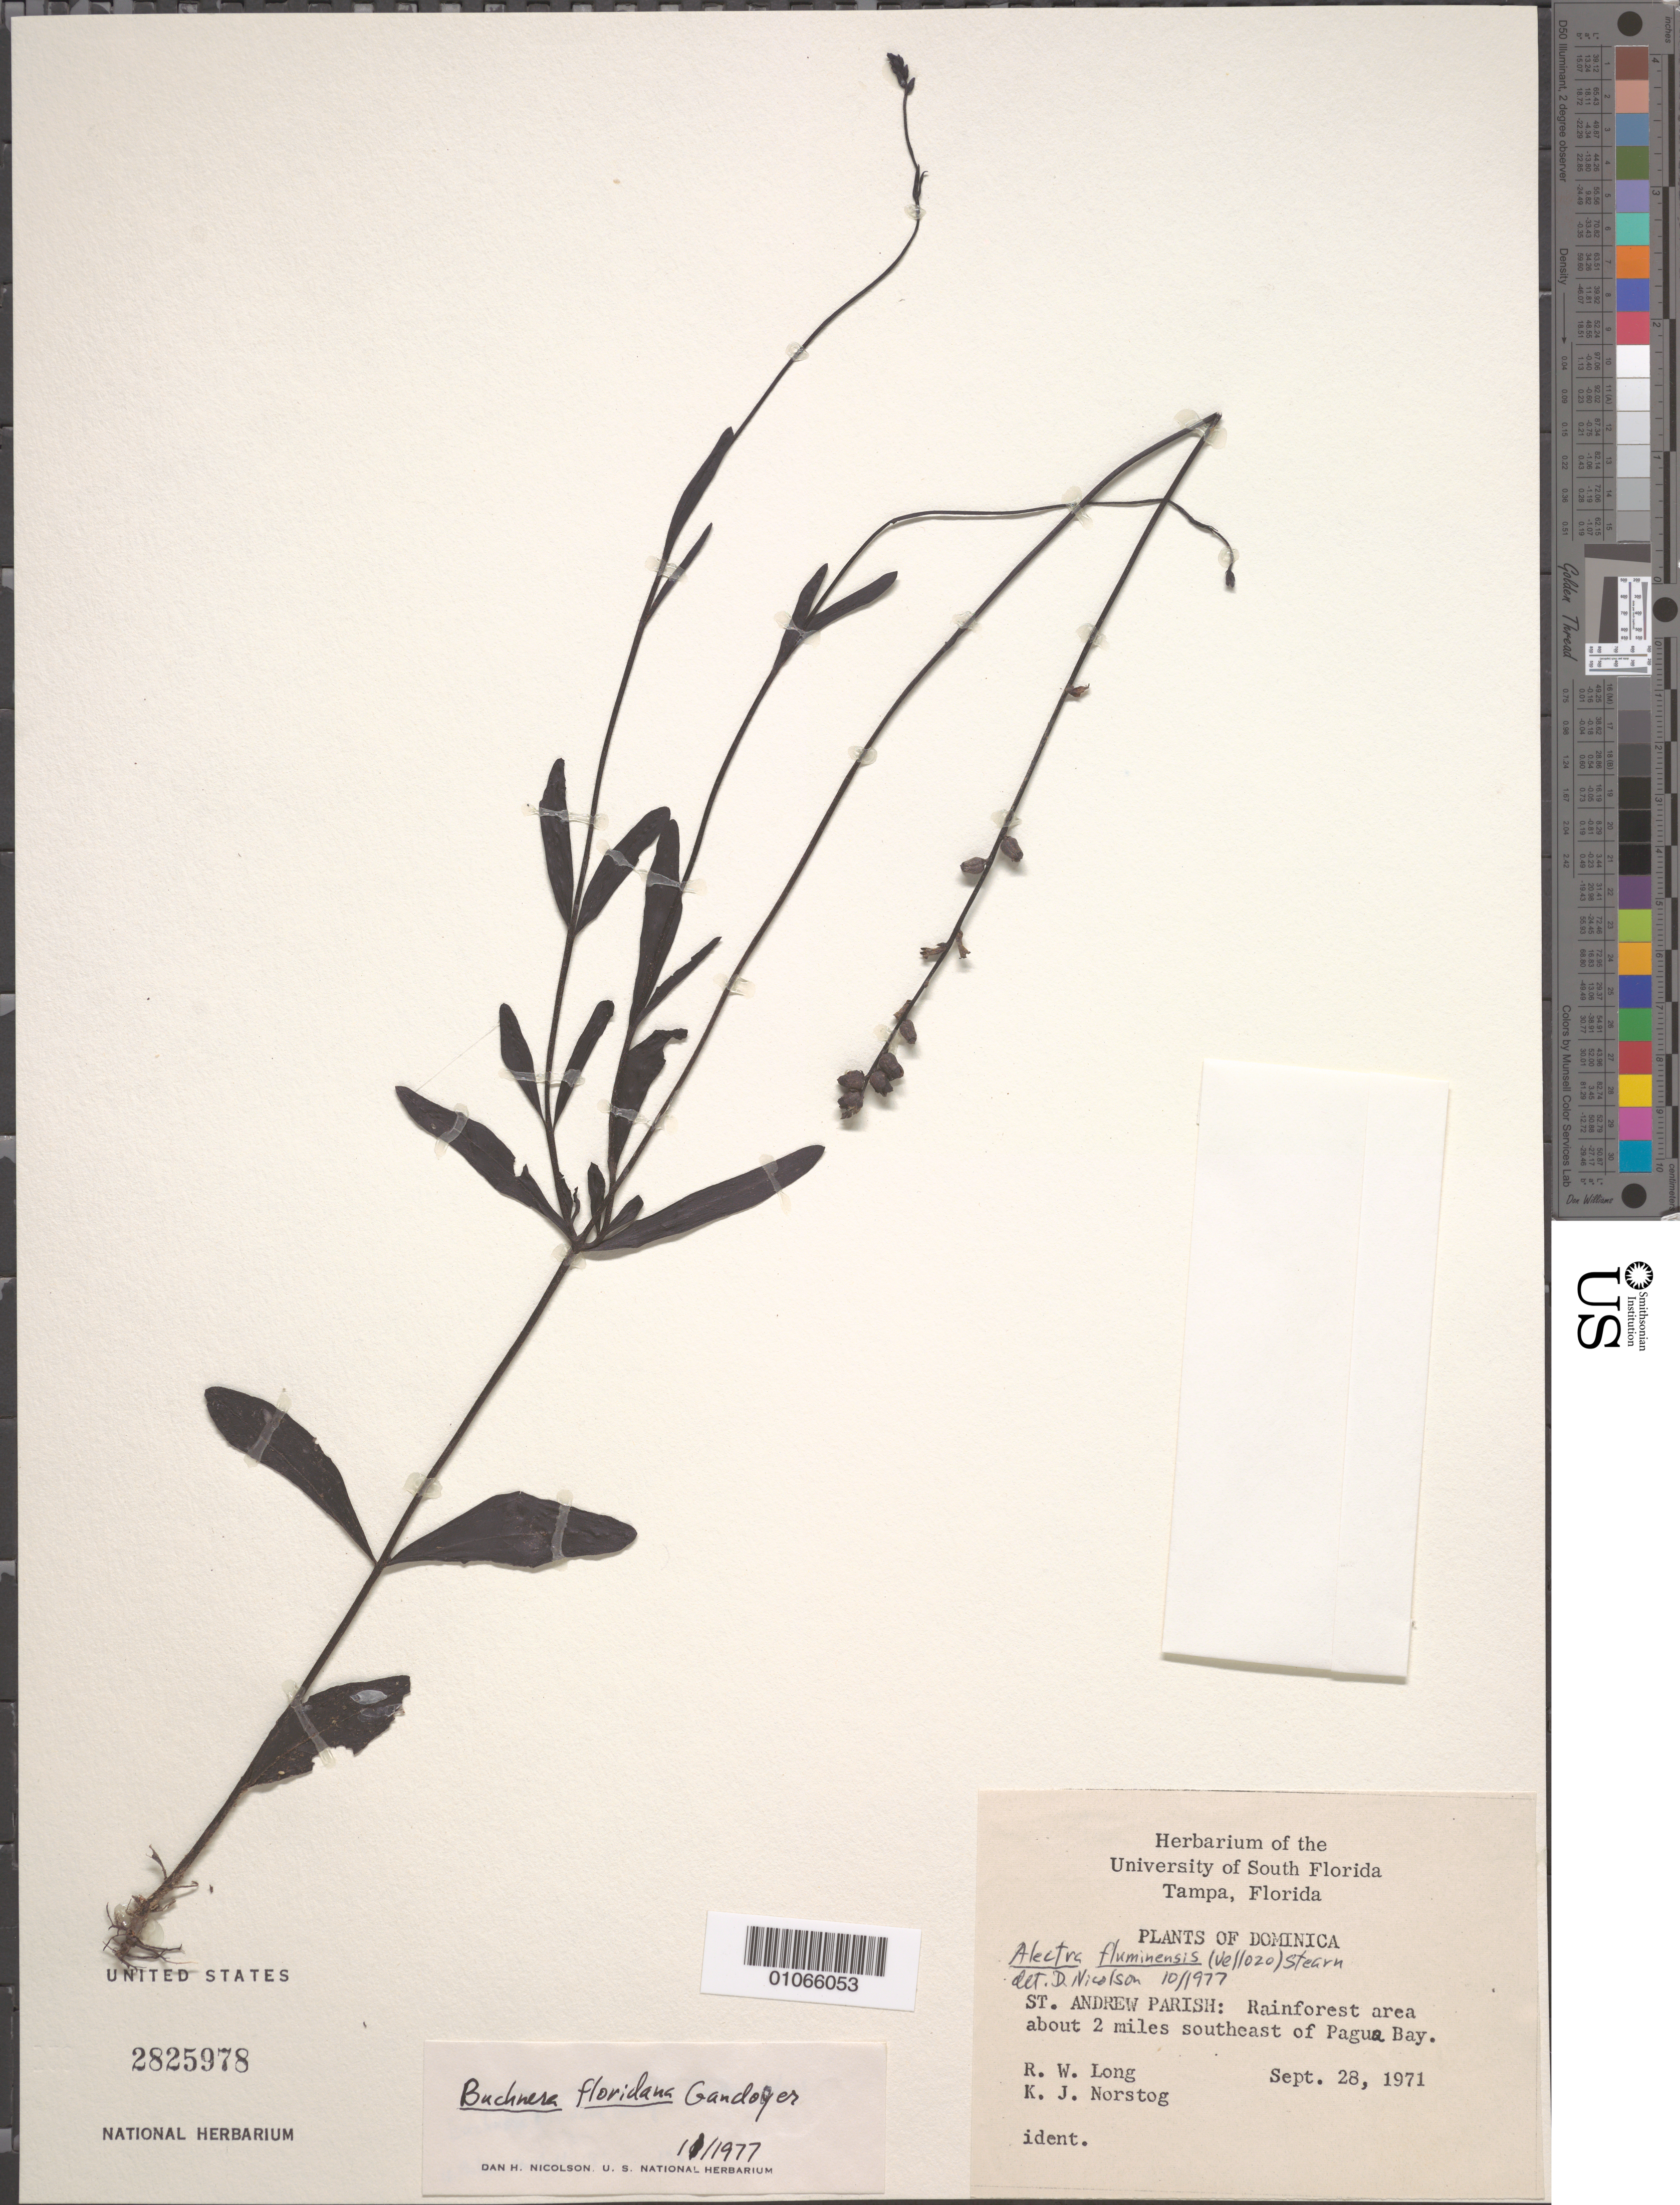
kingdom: Plantae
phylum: Tracheophyta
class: Magnoliopsida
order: Lamiales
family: Orobanchaceae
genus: Buchnera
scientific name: Buchnera floridana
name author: Gand.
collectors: R. W. Long & K. Norstog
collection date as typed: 28 Sep 1971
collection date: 1971-09-28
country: Dominica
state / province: St. Andrew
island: Dominica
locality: rainforest area about 2 miles southeast of Pagua Bay.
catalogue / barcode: US 2825978